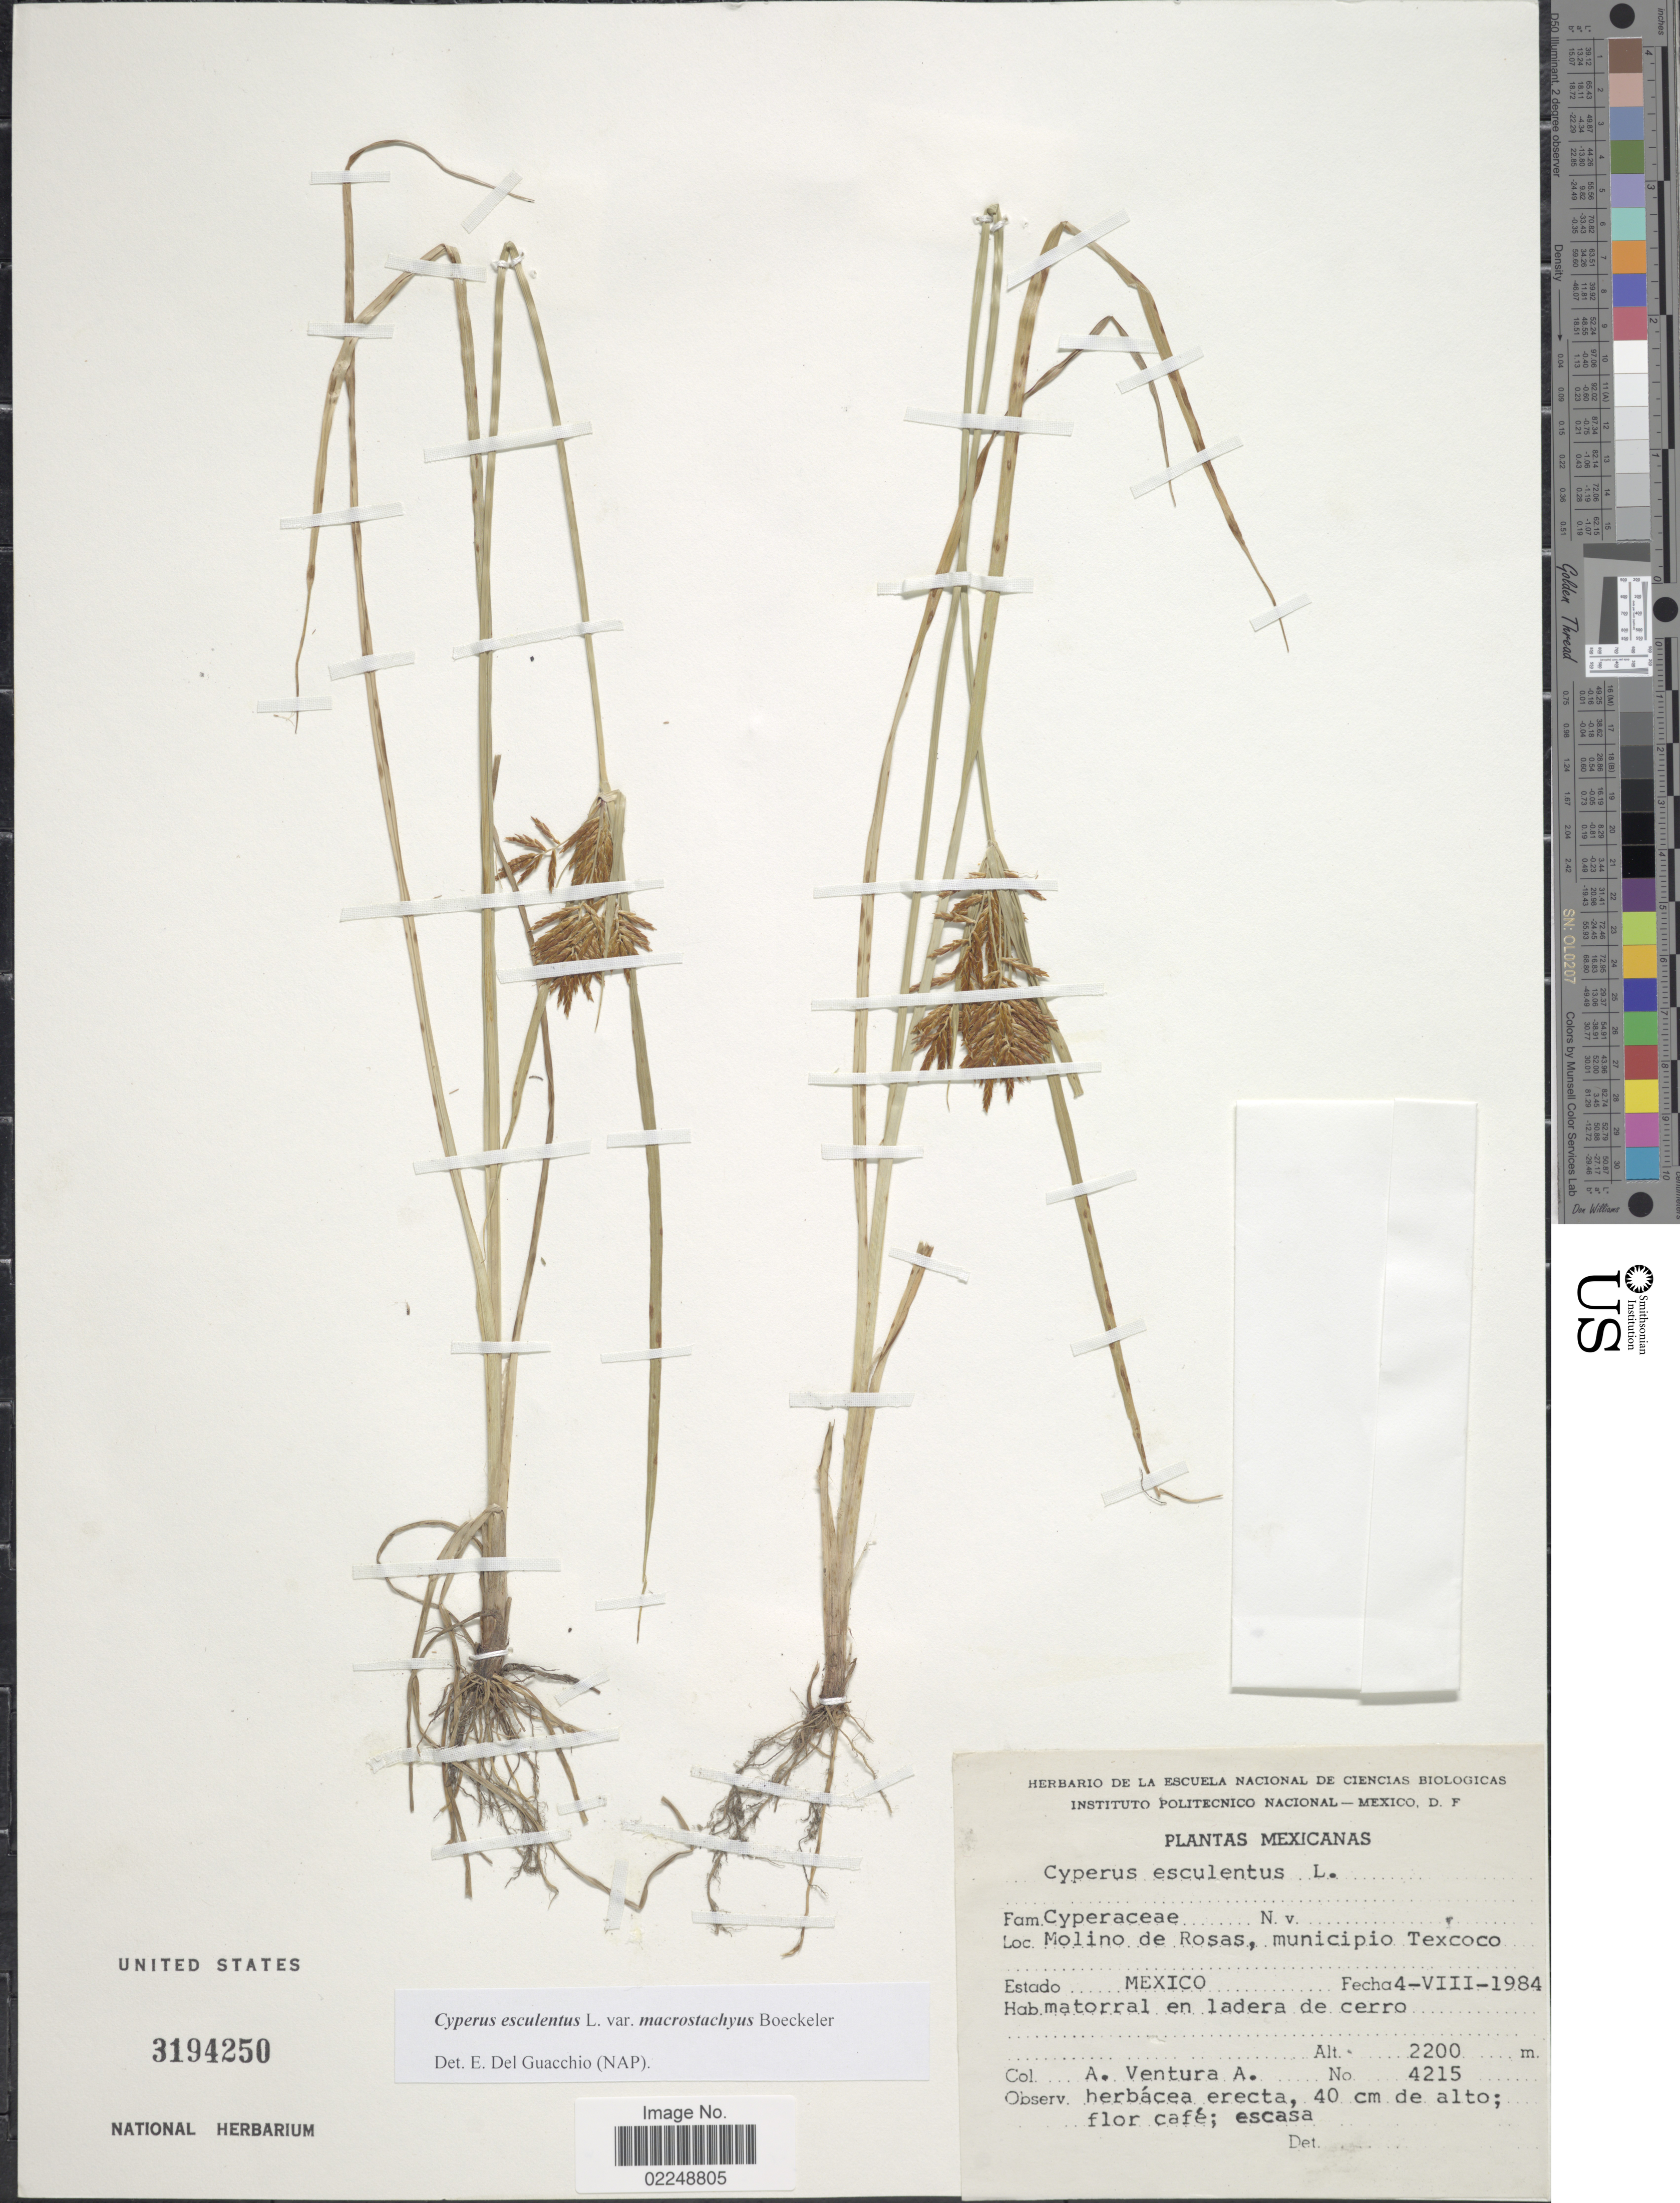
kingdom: Plantae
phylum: Tracheophyta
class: Liliopsida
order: Poales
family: Cyperaceae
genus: Cyperus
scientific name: Cyperus esculentus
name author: L.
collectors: A. Ventura A.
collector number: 4215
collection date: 1984-08-04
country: Mexico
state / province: México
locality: Molino de Rosas, municipio Texcoco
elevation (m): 2200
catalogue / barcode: US 3194250